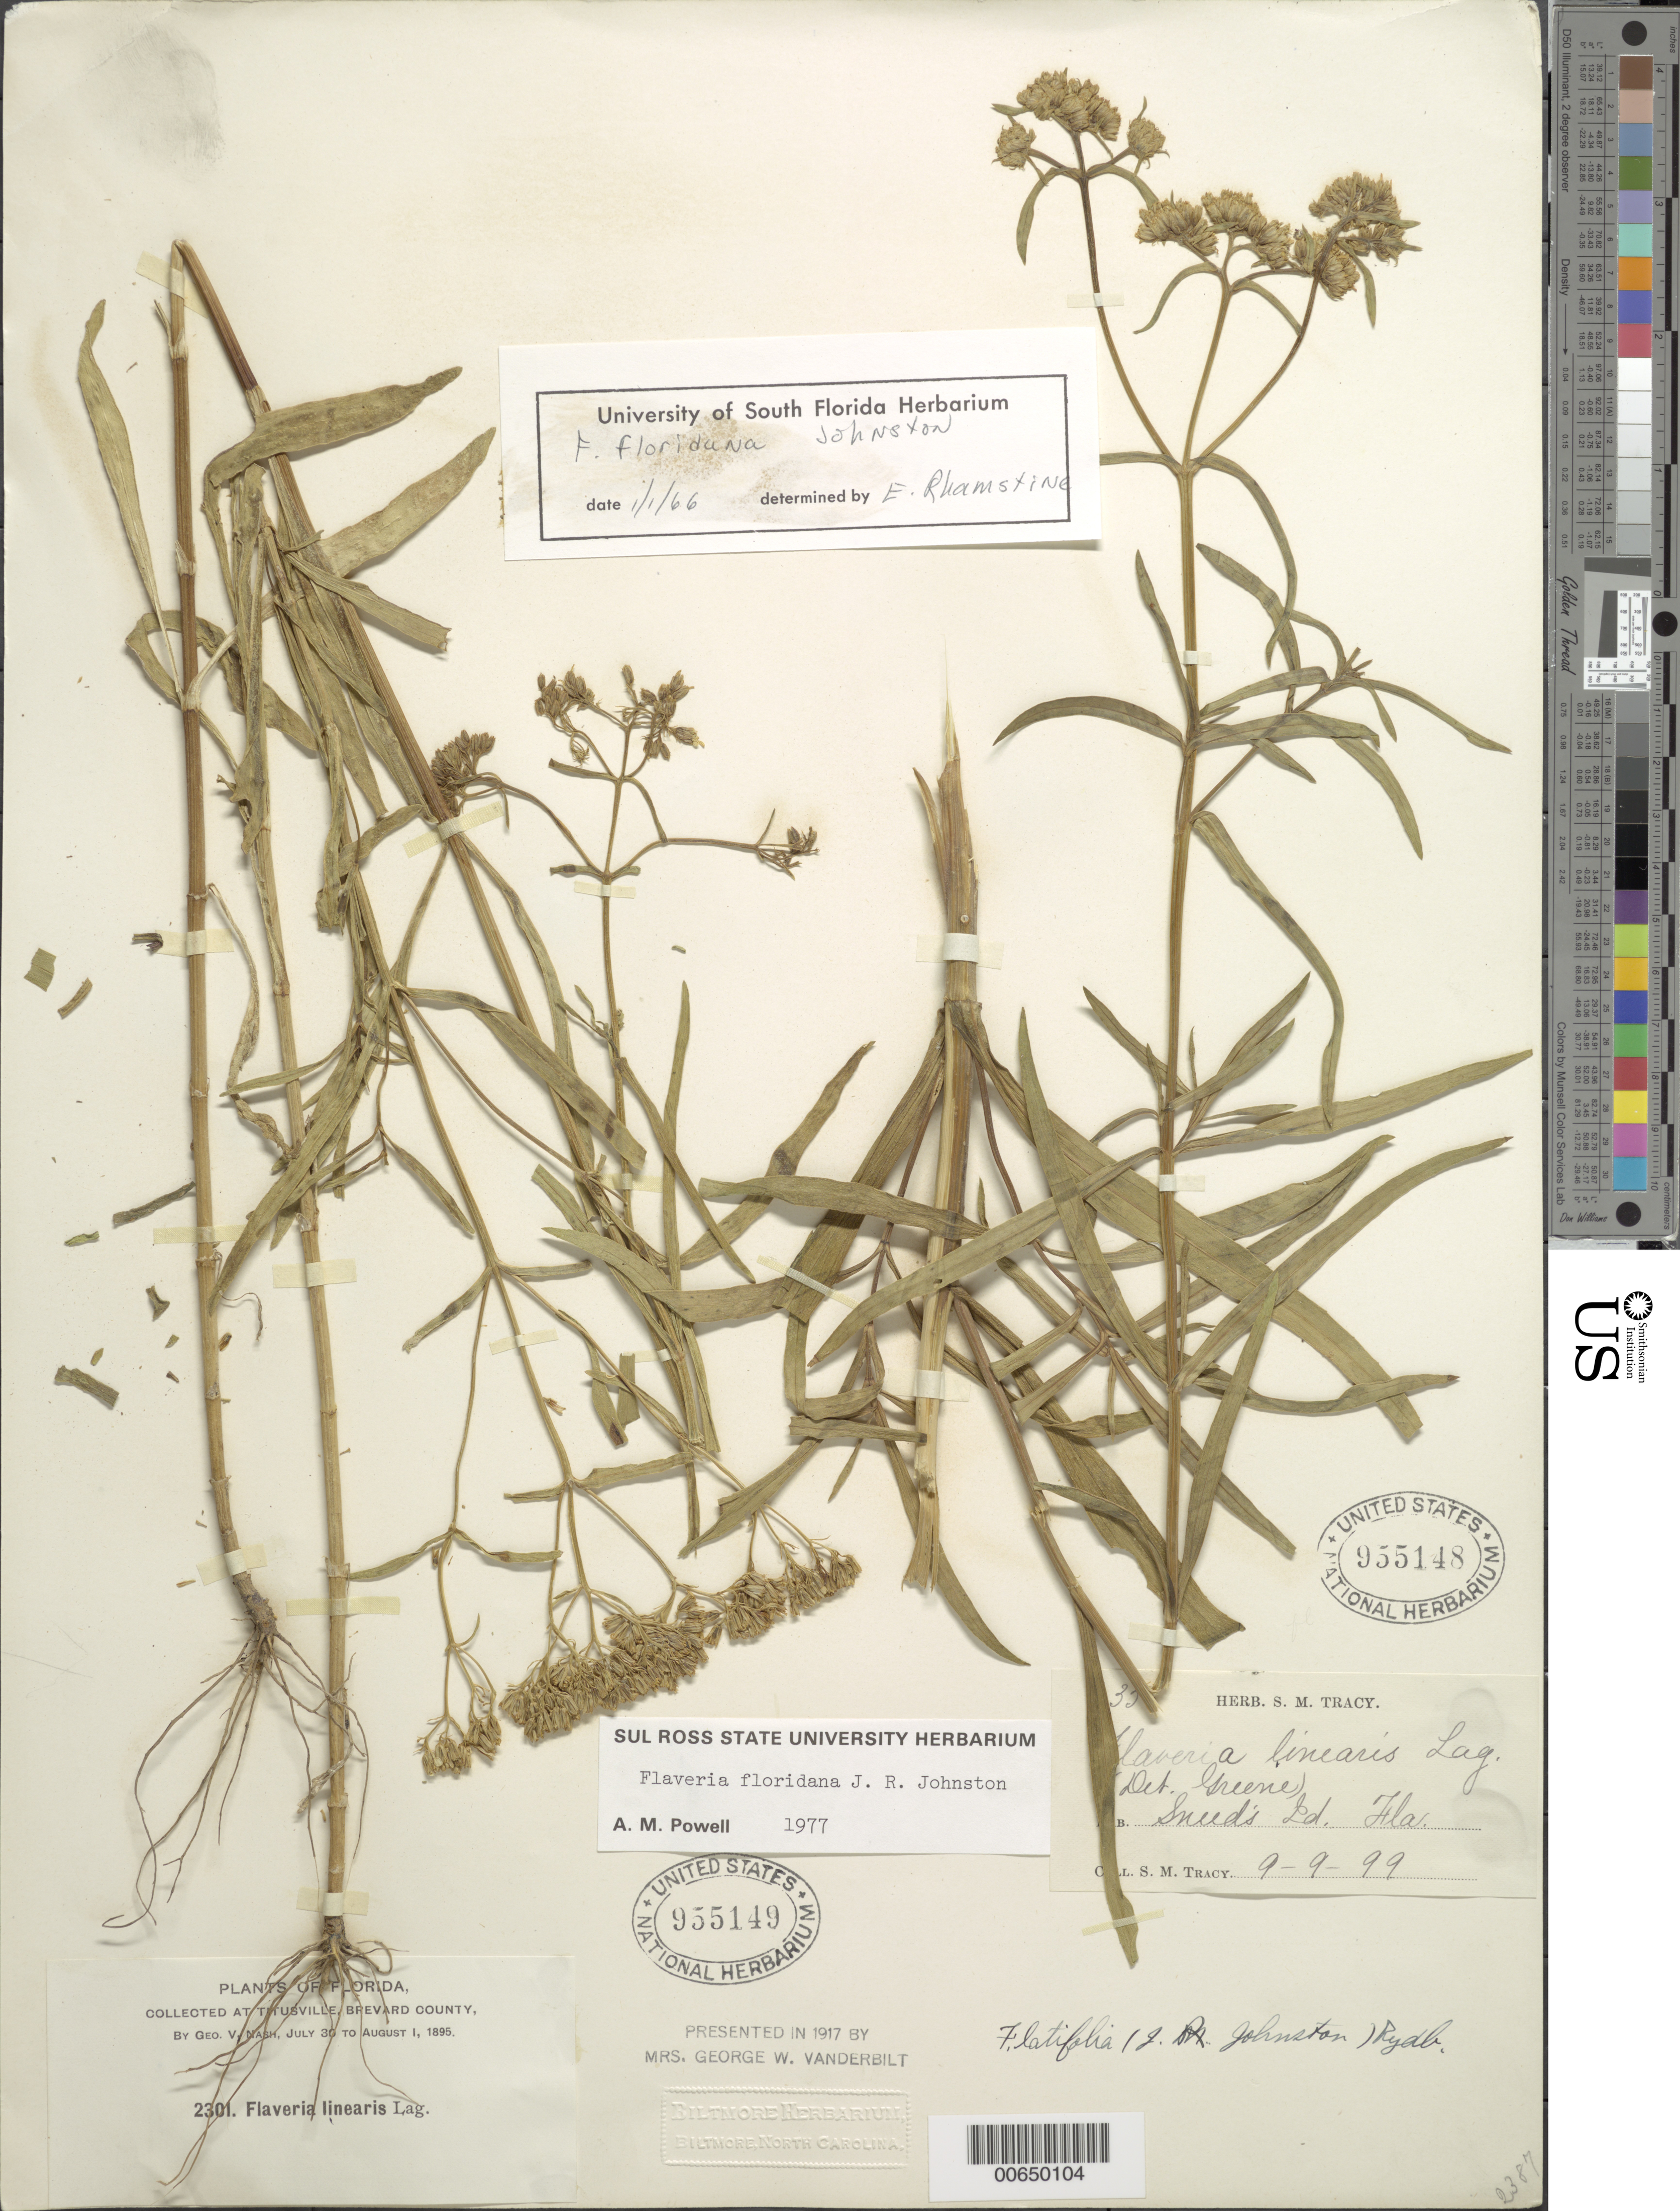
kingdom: Plantae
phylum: Tracheophyta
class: Magnoliopsida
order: Asterales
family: Asteraceae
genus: Flaveria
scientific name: Flaveria floridana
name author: J.R. Johnst.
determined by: Rhamstine, E.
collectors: S. M. Tracy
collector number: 6356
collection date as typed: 09 Sep 1899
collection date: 1899-09-09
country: United States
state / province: Florida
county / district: Manatee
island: Snead Island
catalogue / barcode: US 655148